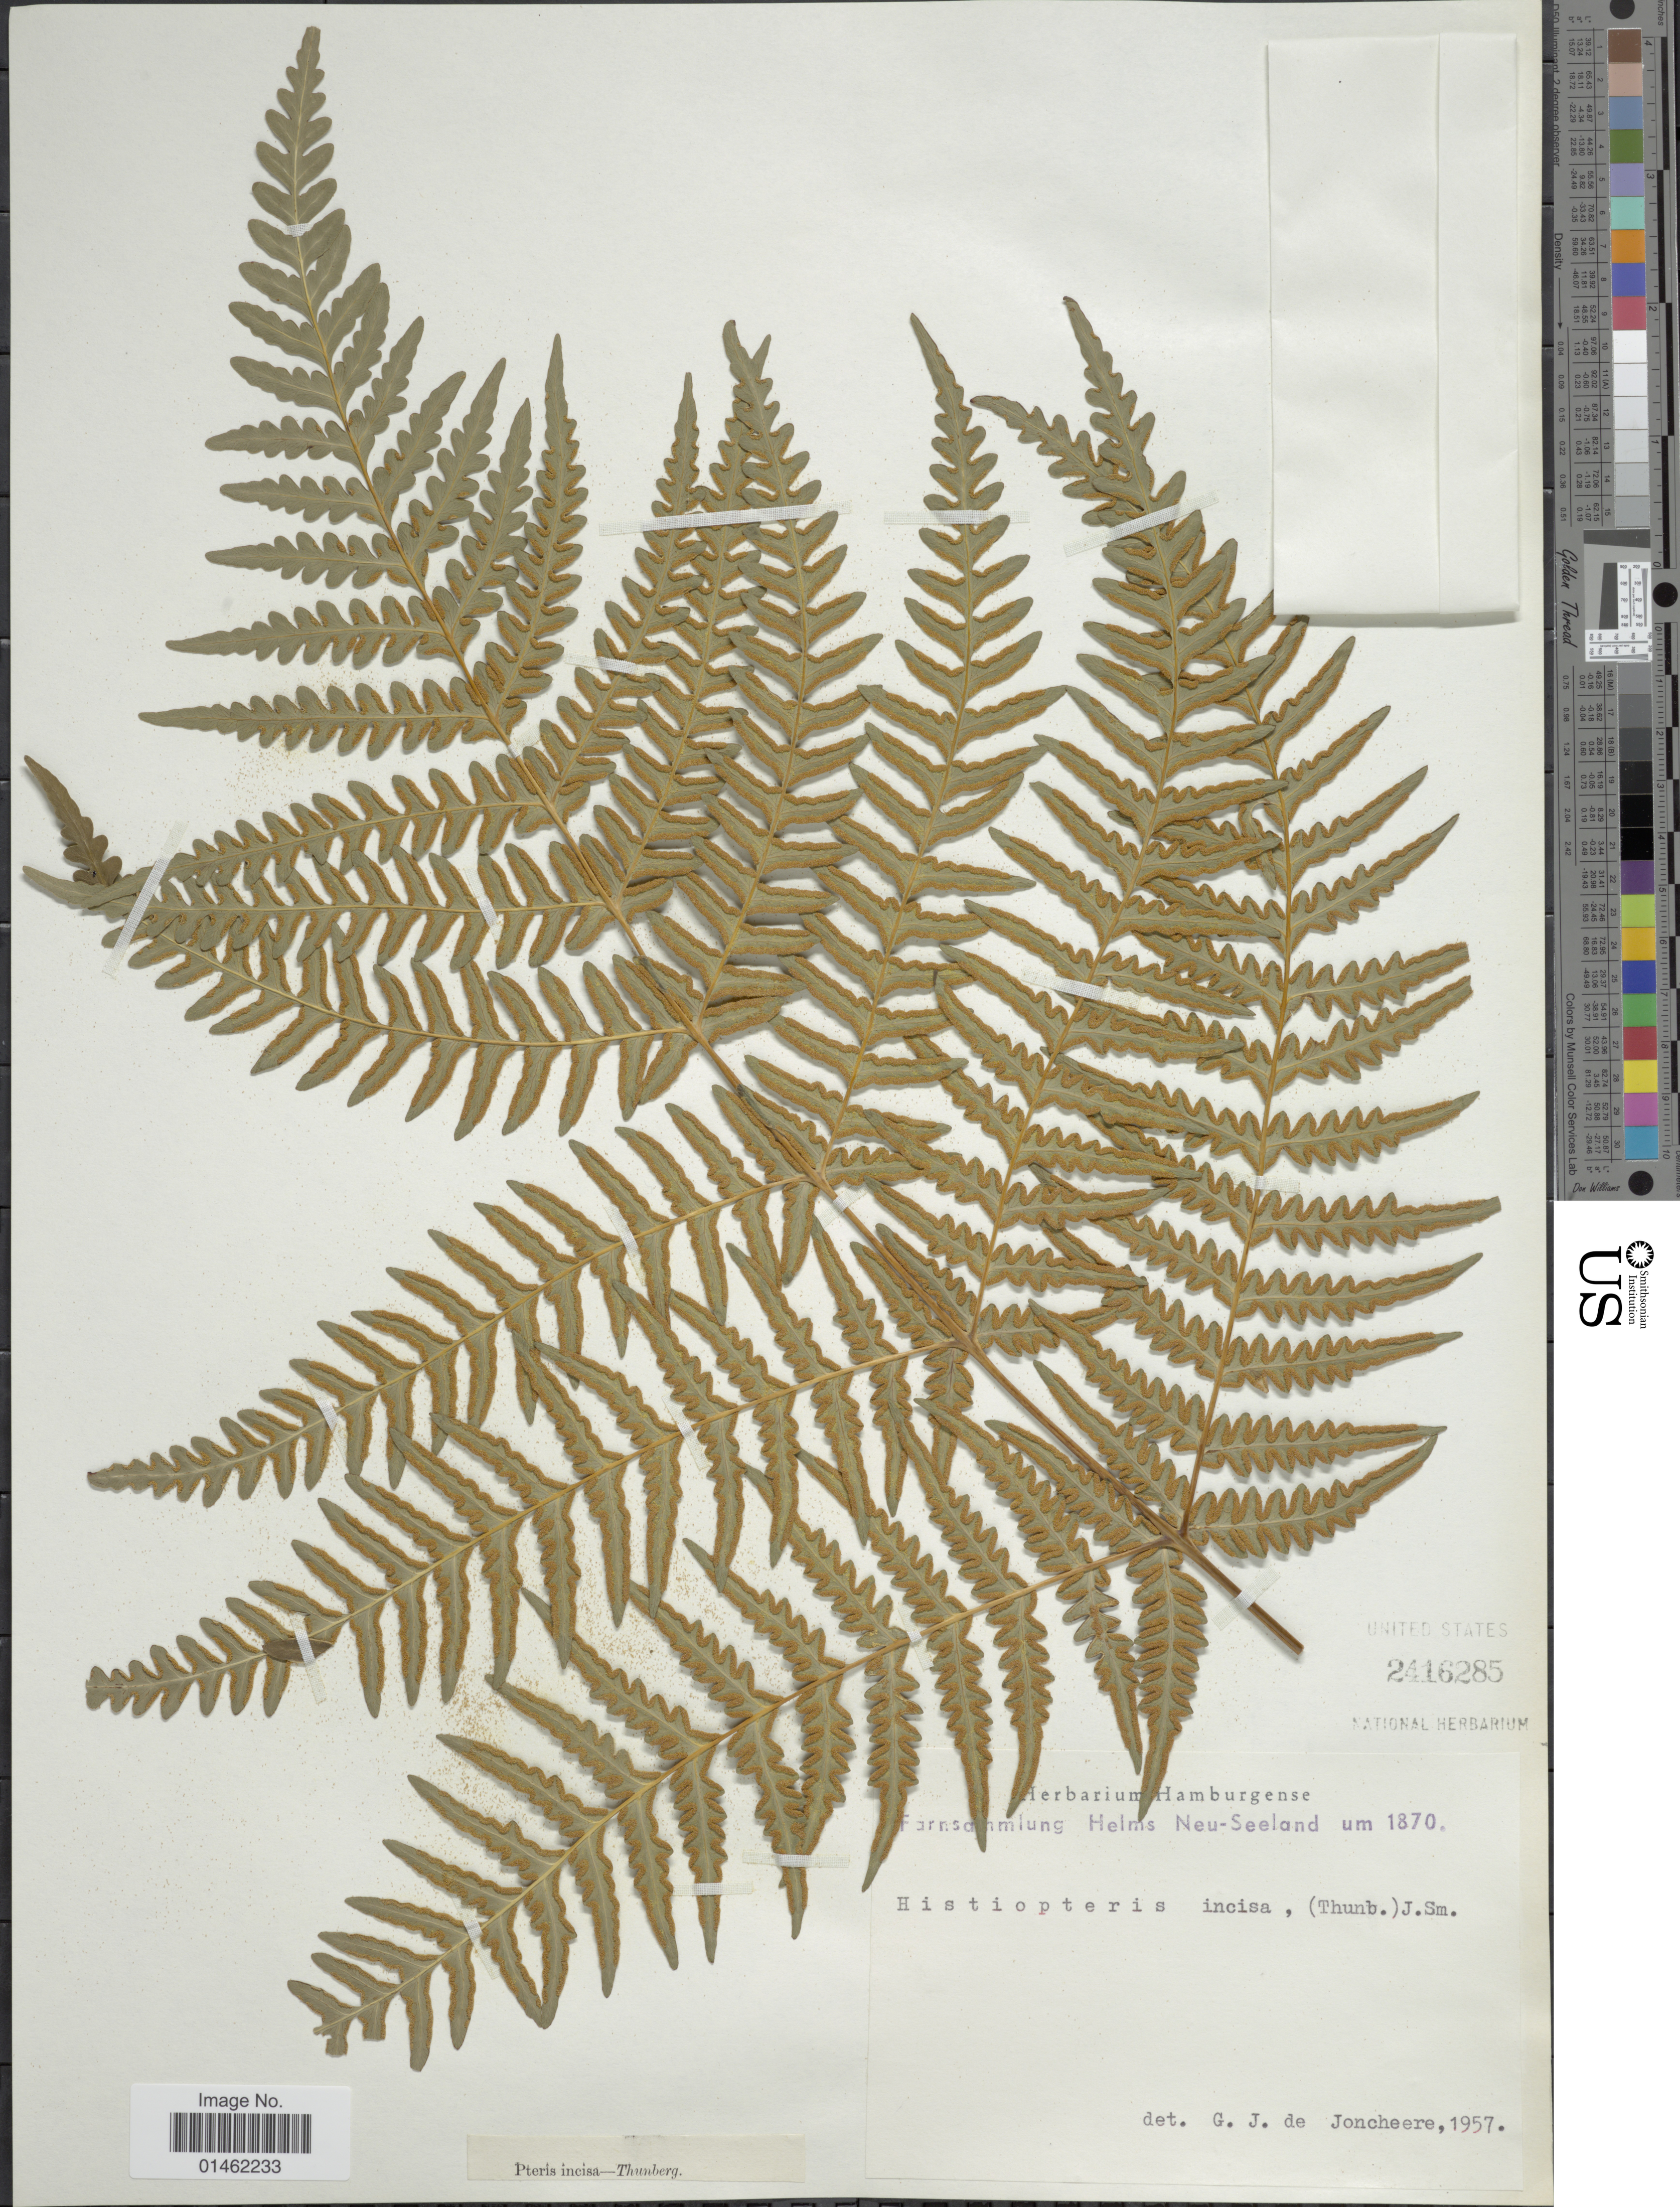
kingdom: Plantae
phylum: Tracheophyta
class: Polypodiopsida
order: Polypodiales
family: Dennstaedtiaceae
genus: Histiopteris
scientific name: Histiopteris incisa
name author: (Thunb.) J. Sm.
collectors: Helms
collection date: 1870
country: New Zealand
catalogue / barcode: US 2416285